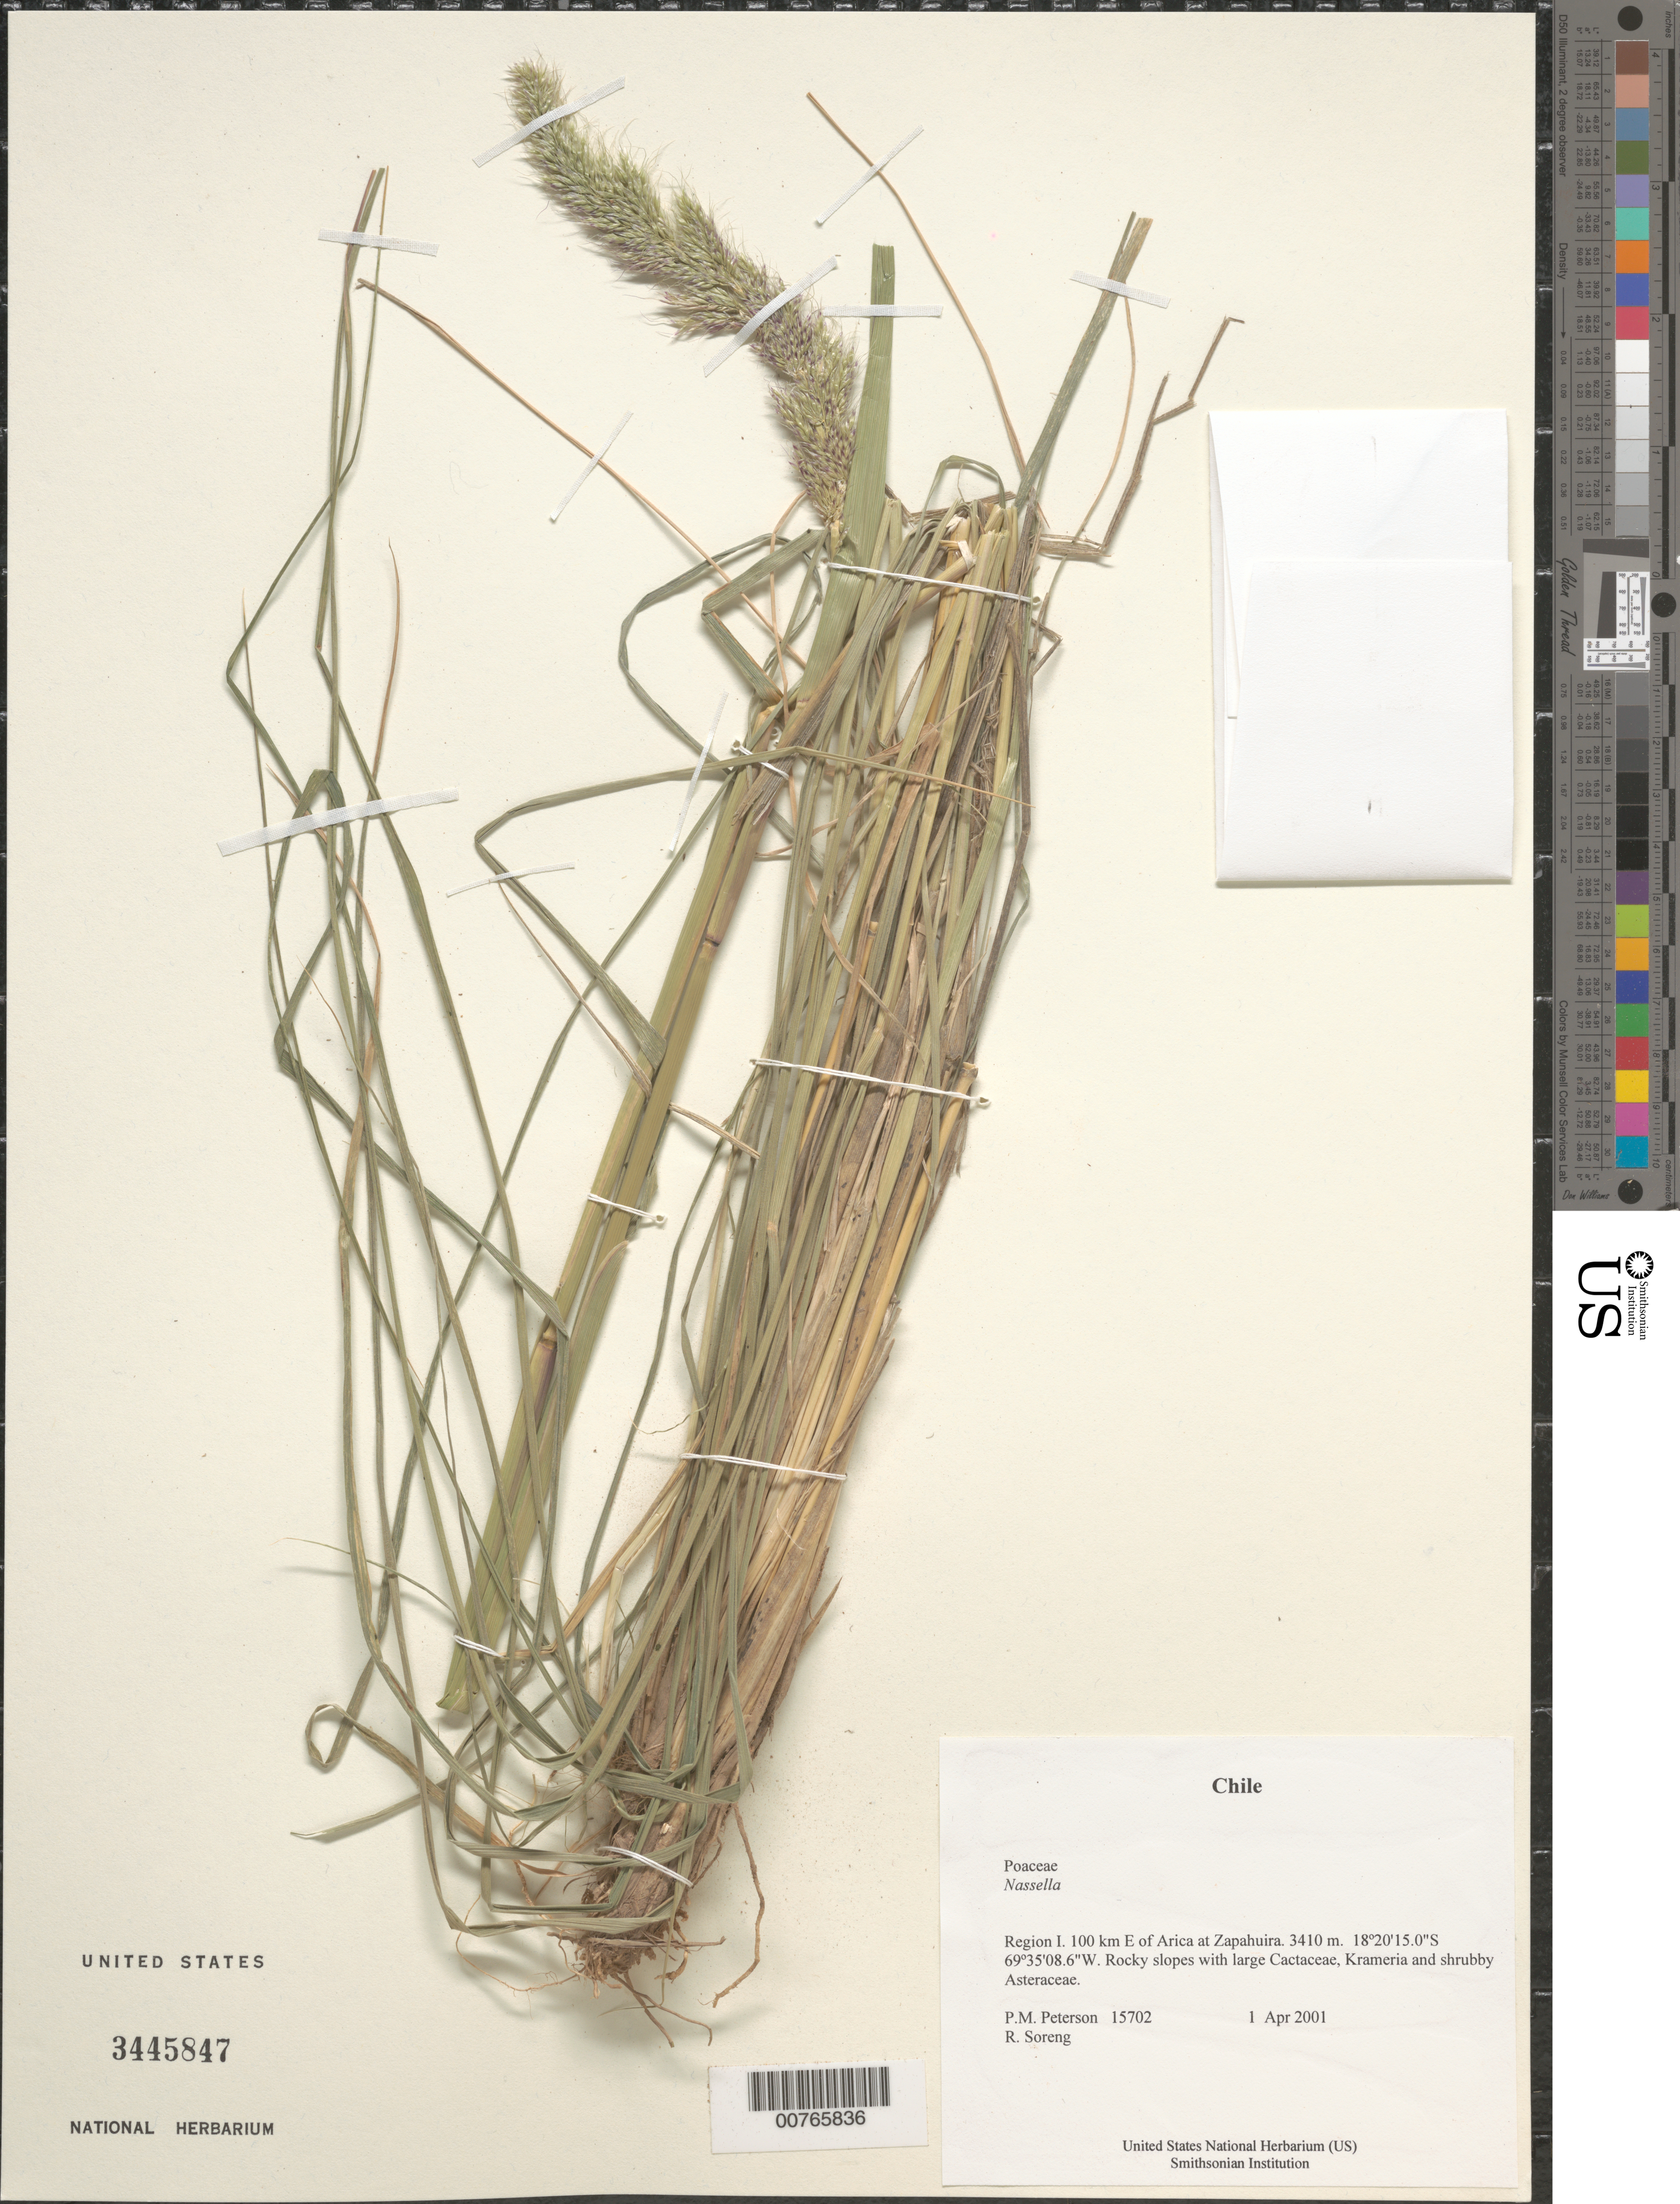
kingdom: Plantae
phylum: Tracheophyta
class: Liliopsida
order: Poales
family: Poaceae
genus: Nassella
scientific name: Nassella pubiflora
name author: (Trin. & Rupr.) É. Desv.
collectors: P. M. Peterson & R. J. Soreng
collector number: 15702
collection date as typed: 01 Apr 2001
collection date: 2001-04-01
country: Chile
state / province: Tarapacá (I)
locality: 100 km E of Arica at Zapahuira.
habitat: Rocky slopes with large Cactaceae, Krameria and shruby Asteraceae.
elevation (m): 3410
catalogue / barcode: US 3445847